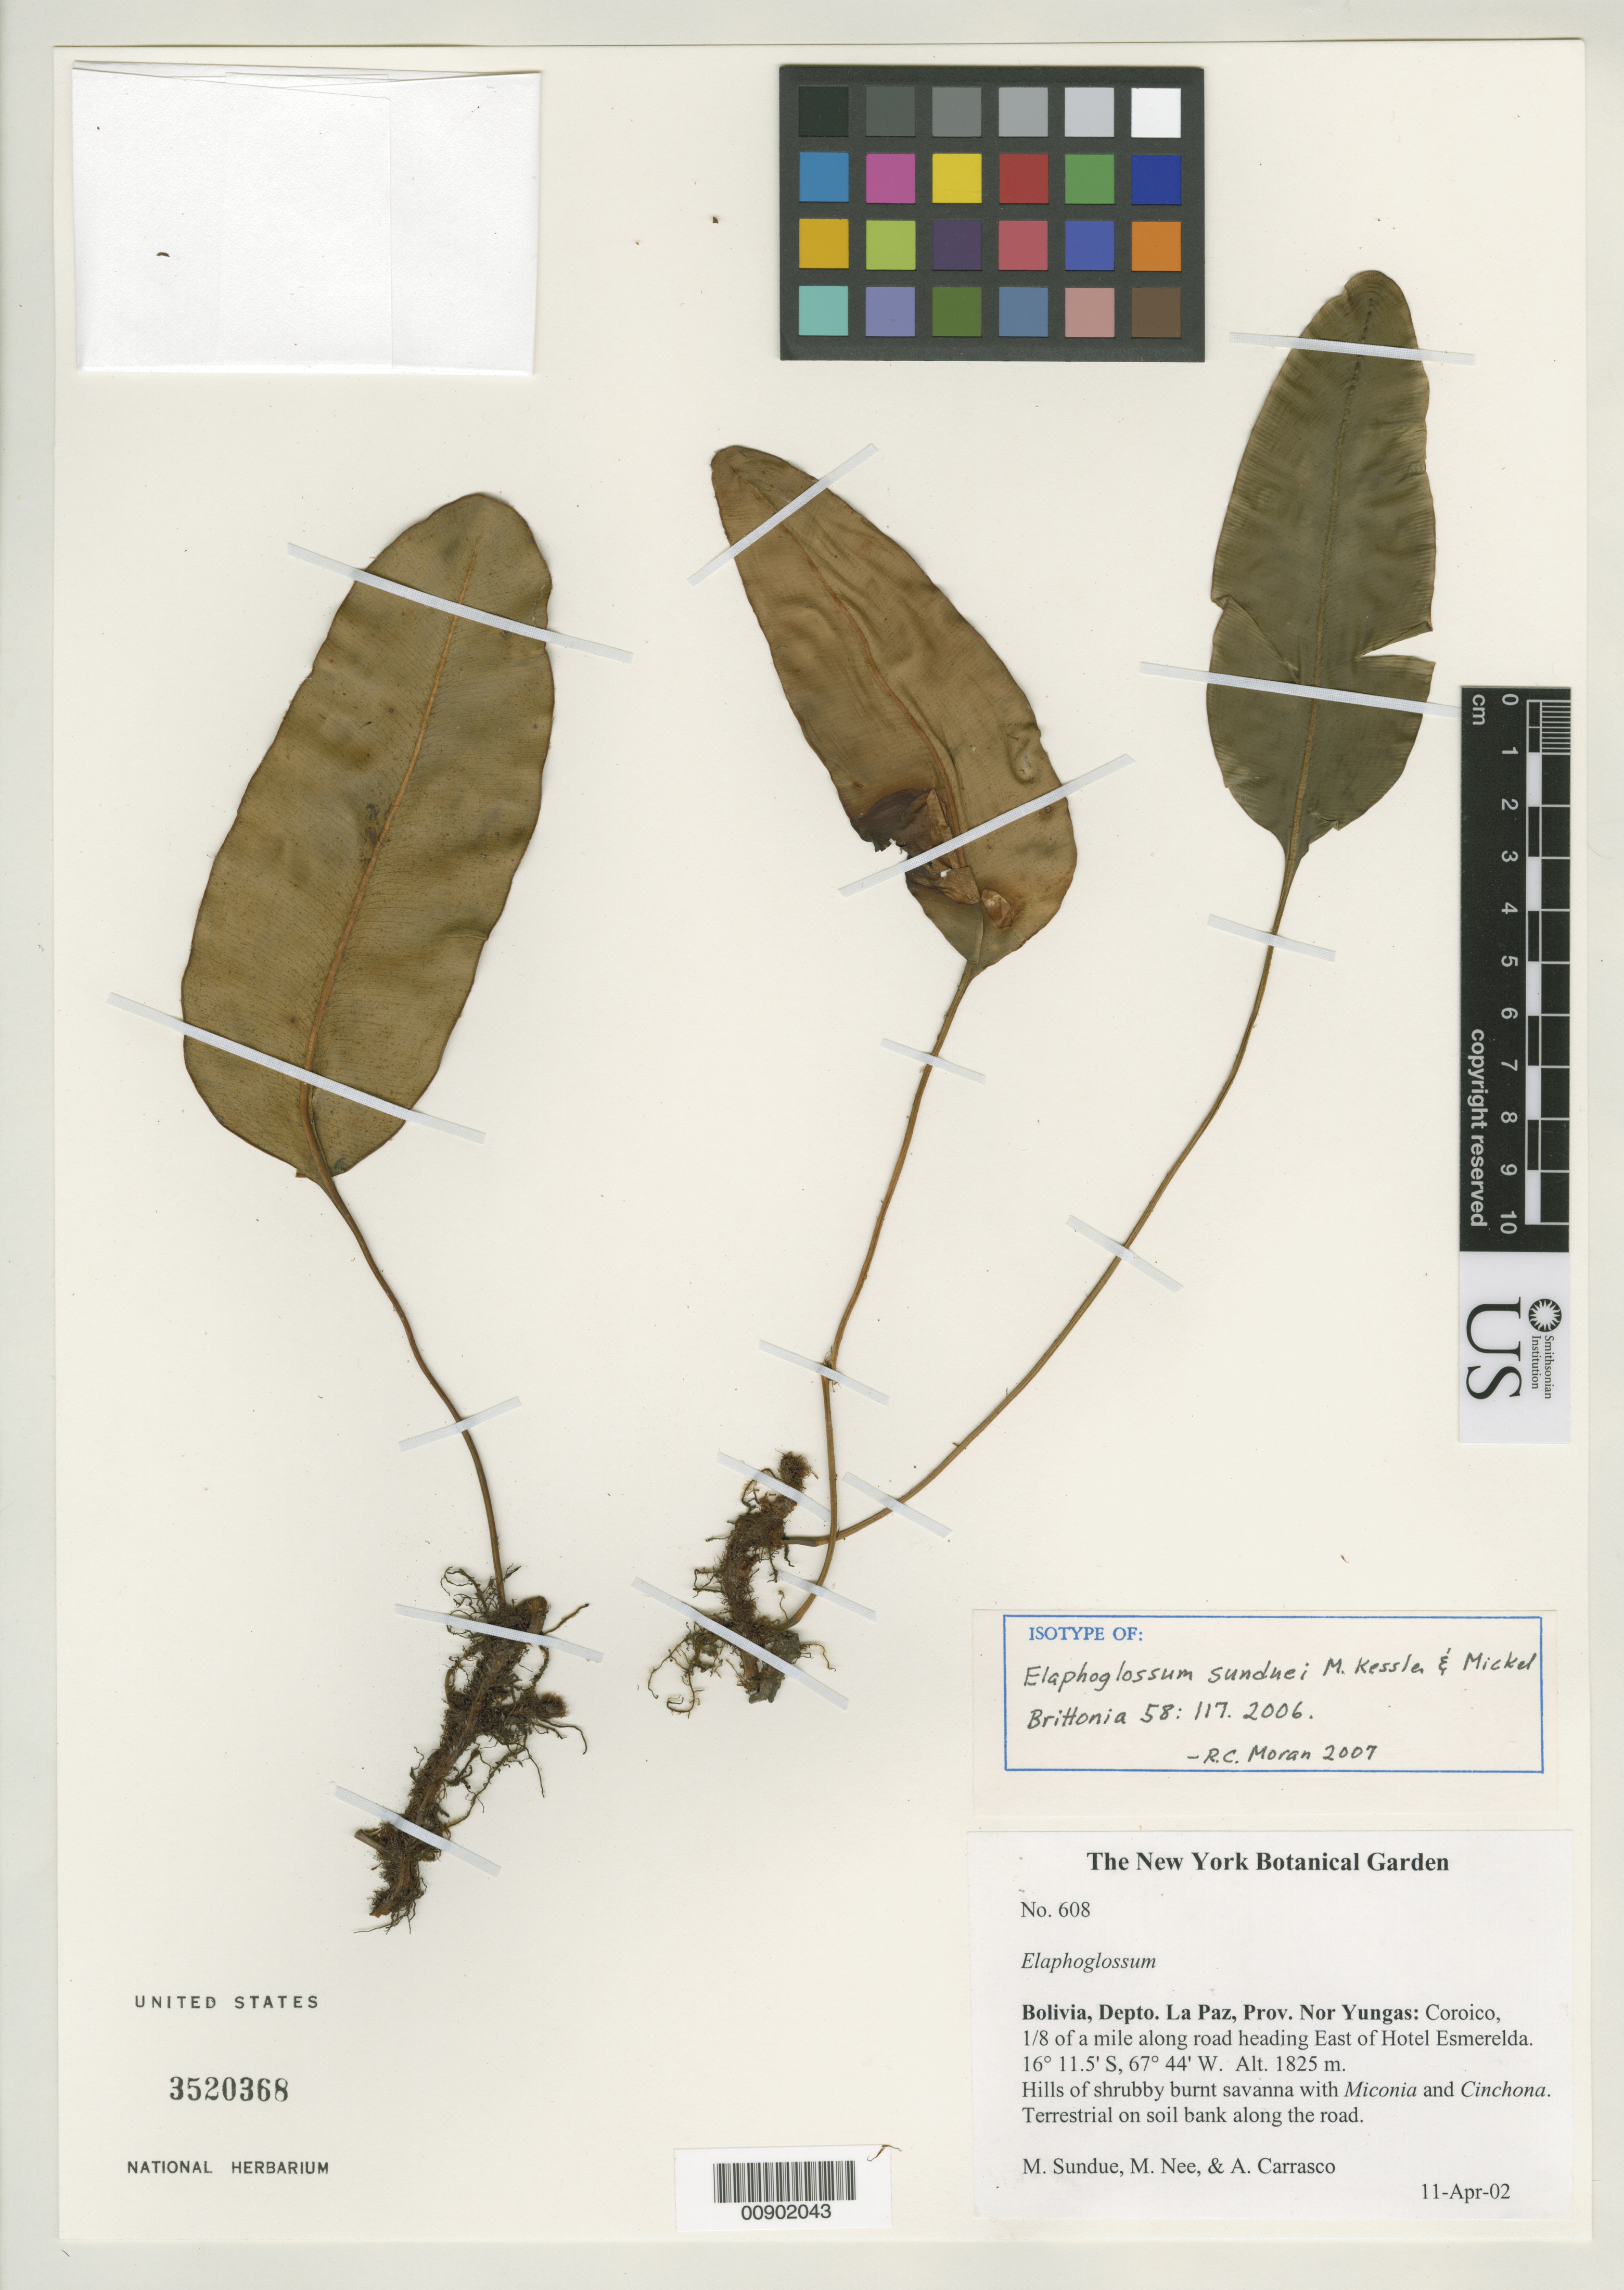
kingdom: Plantae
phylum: Tracheophyta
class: Polypodiopsida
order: Polypodiales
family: Dryopteridaceae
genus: Elaphoglossum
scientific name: Elaphoglossum sunduei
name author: M. Kessler & Mickel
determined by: Moran, R. C.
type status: Isotype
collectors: M. Sundue, M. Nee & A. Carrasco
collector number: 608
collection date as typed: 11 Apr 2002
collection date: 2002-04-11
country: Bolivia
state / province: La Paz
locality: Bolivia, Depto. La Paz, Prov. Nor Yungas: Coroico, 1/8 of a mile along road heading East of hotel Esmerelda.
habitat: Hills of shrubby burnt savanna with Miconia and Cinchona. Terrestrial on soil bank along the road.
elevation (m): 1825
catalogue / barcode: US 3520368